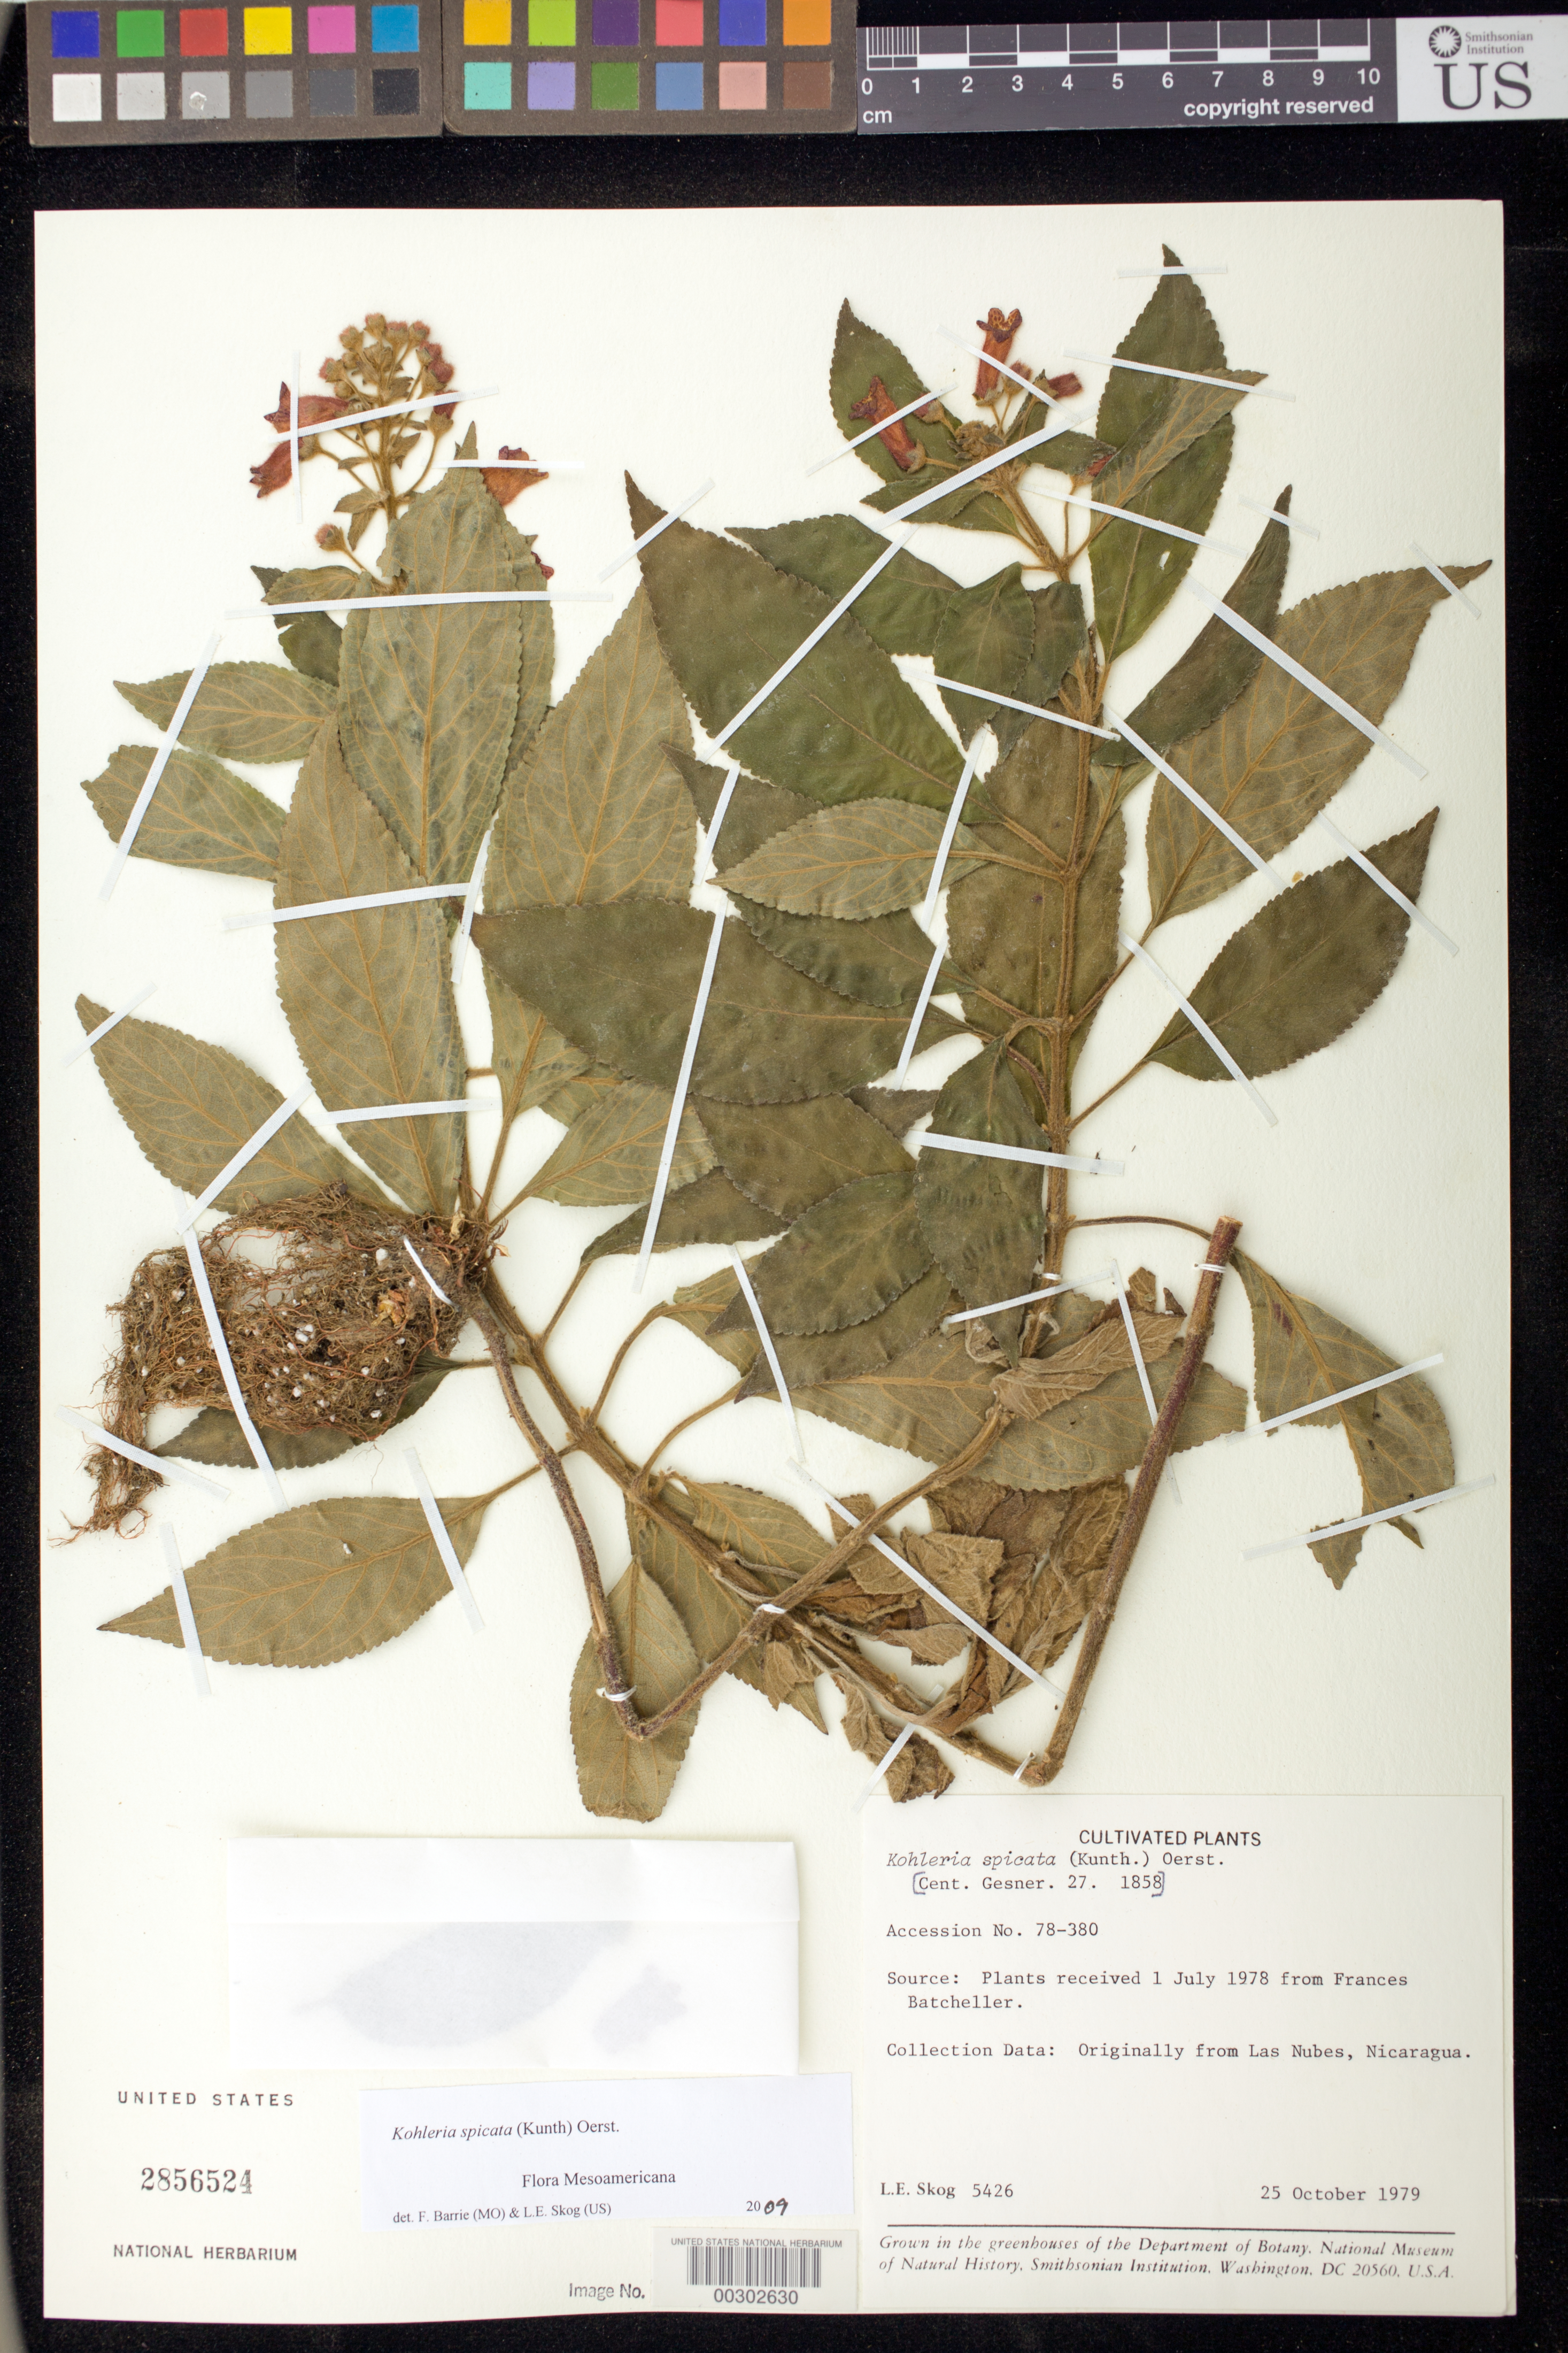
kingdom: Plantae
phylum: Tracheophyta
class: Magnoliopsida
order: Lamiales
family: Gesneriaceae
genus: Kohleria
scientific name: Kohleria spicata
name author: (Kunth) Oerst.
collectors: L. E. Skog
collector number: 5426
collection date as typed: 25 Oct 1979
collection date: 1979-10-25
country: Nicaragua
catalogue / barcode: US 2856524